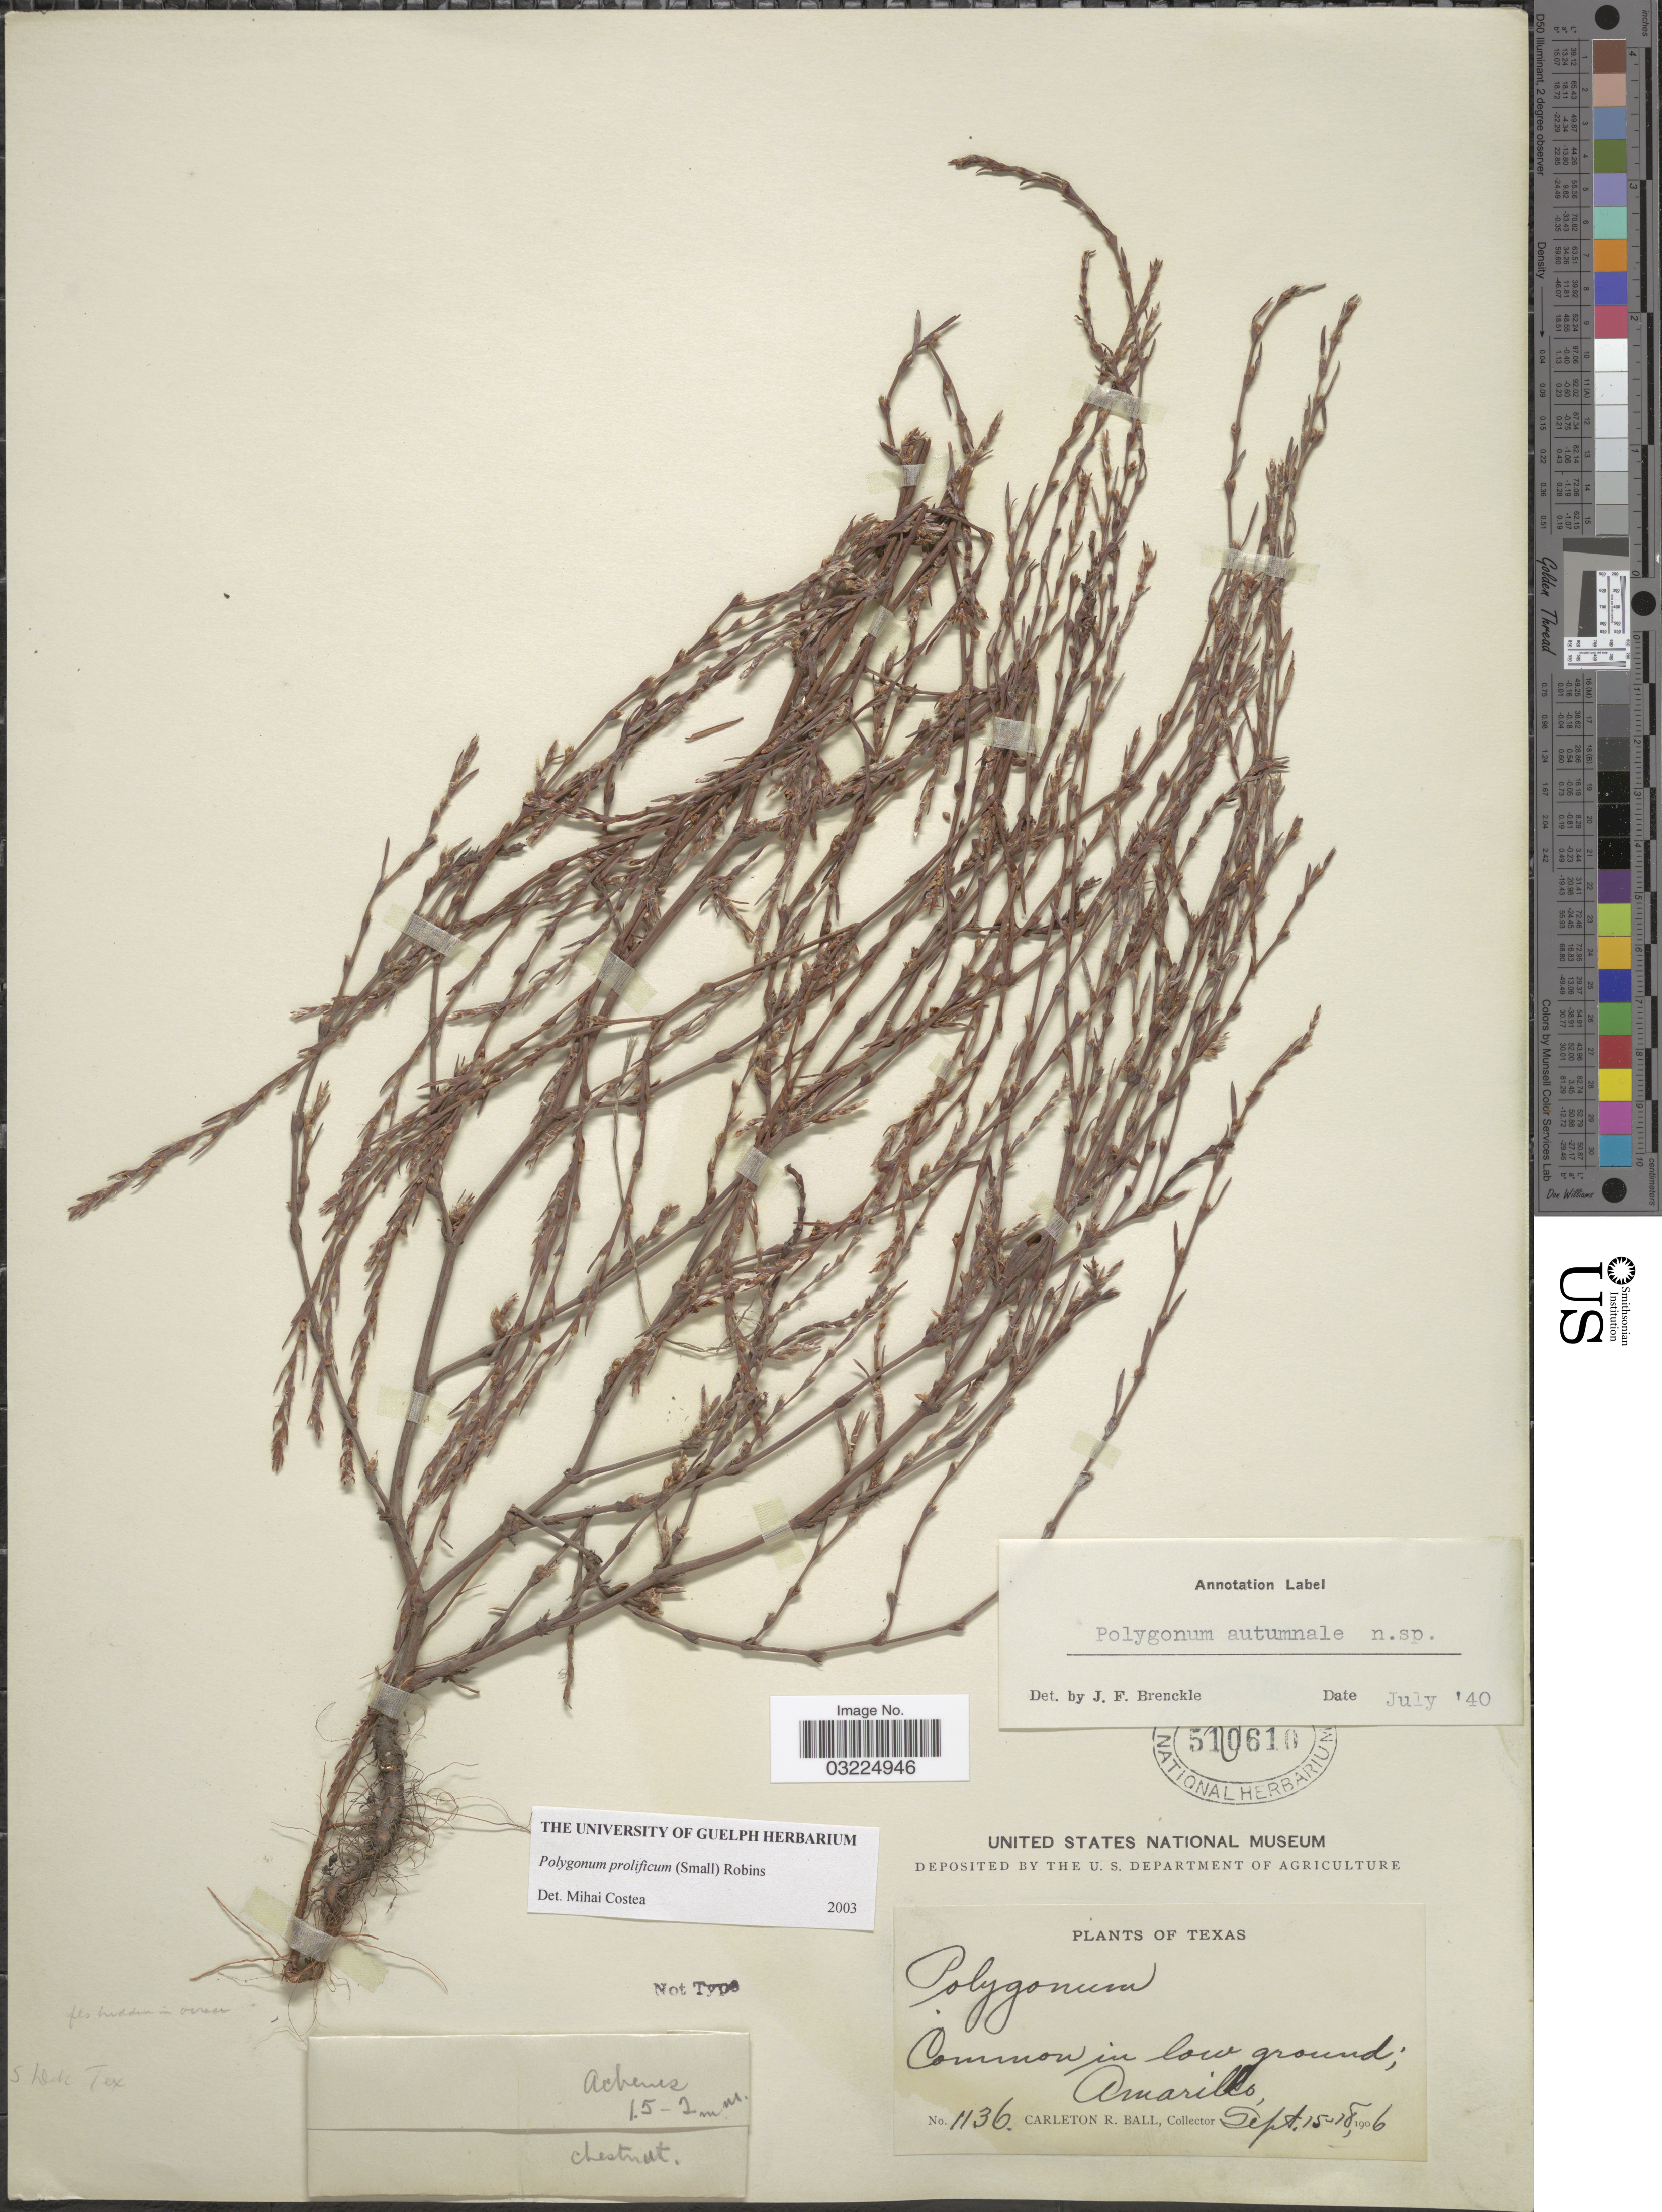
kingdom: Plantae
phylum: Tracheophyta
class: Magnoliopsida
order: Caryophyllales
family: Polygonaceae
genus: Polygonum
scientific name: Polygonum prolificum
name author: (Small) B.L. Rob.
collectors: C. R. Ball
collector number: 1136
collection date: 1906-09-15/1906-09-18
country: United States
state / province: Texas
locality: Amarillo.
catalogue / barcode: US 501610